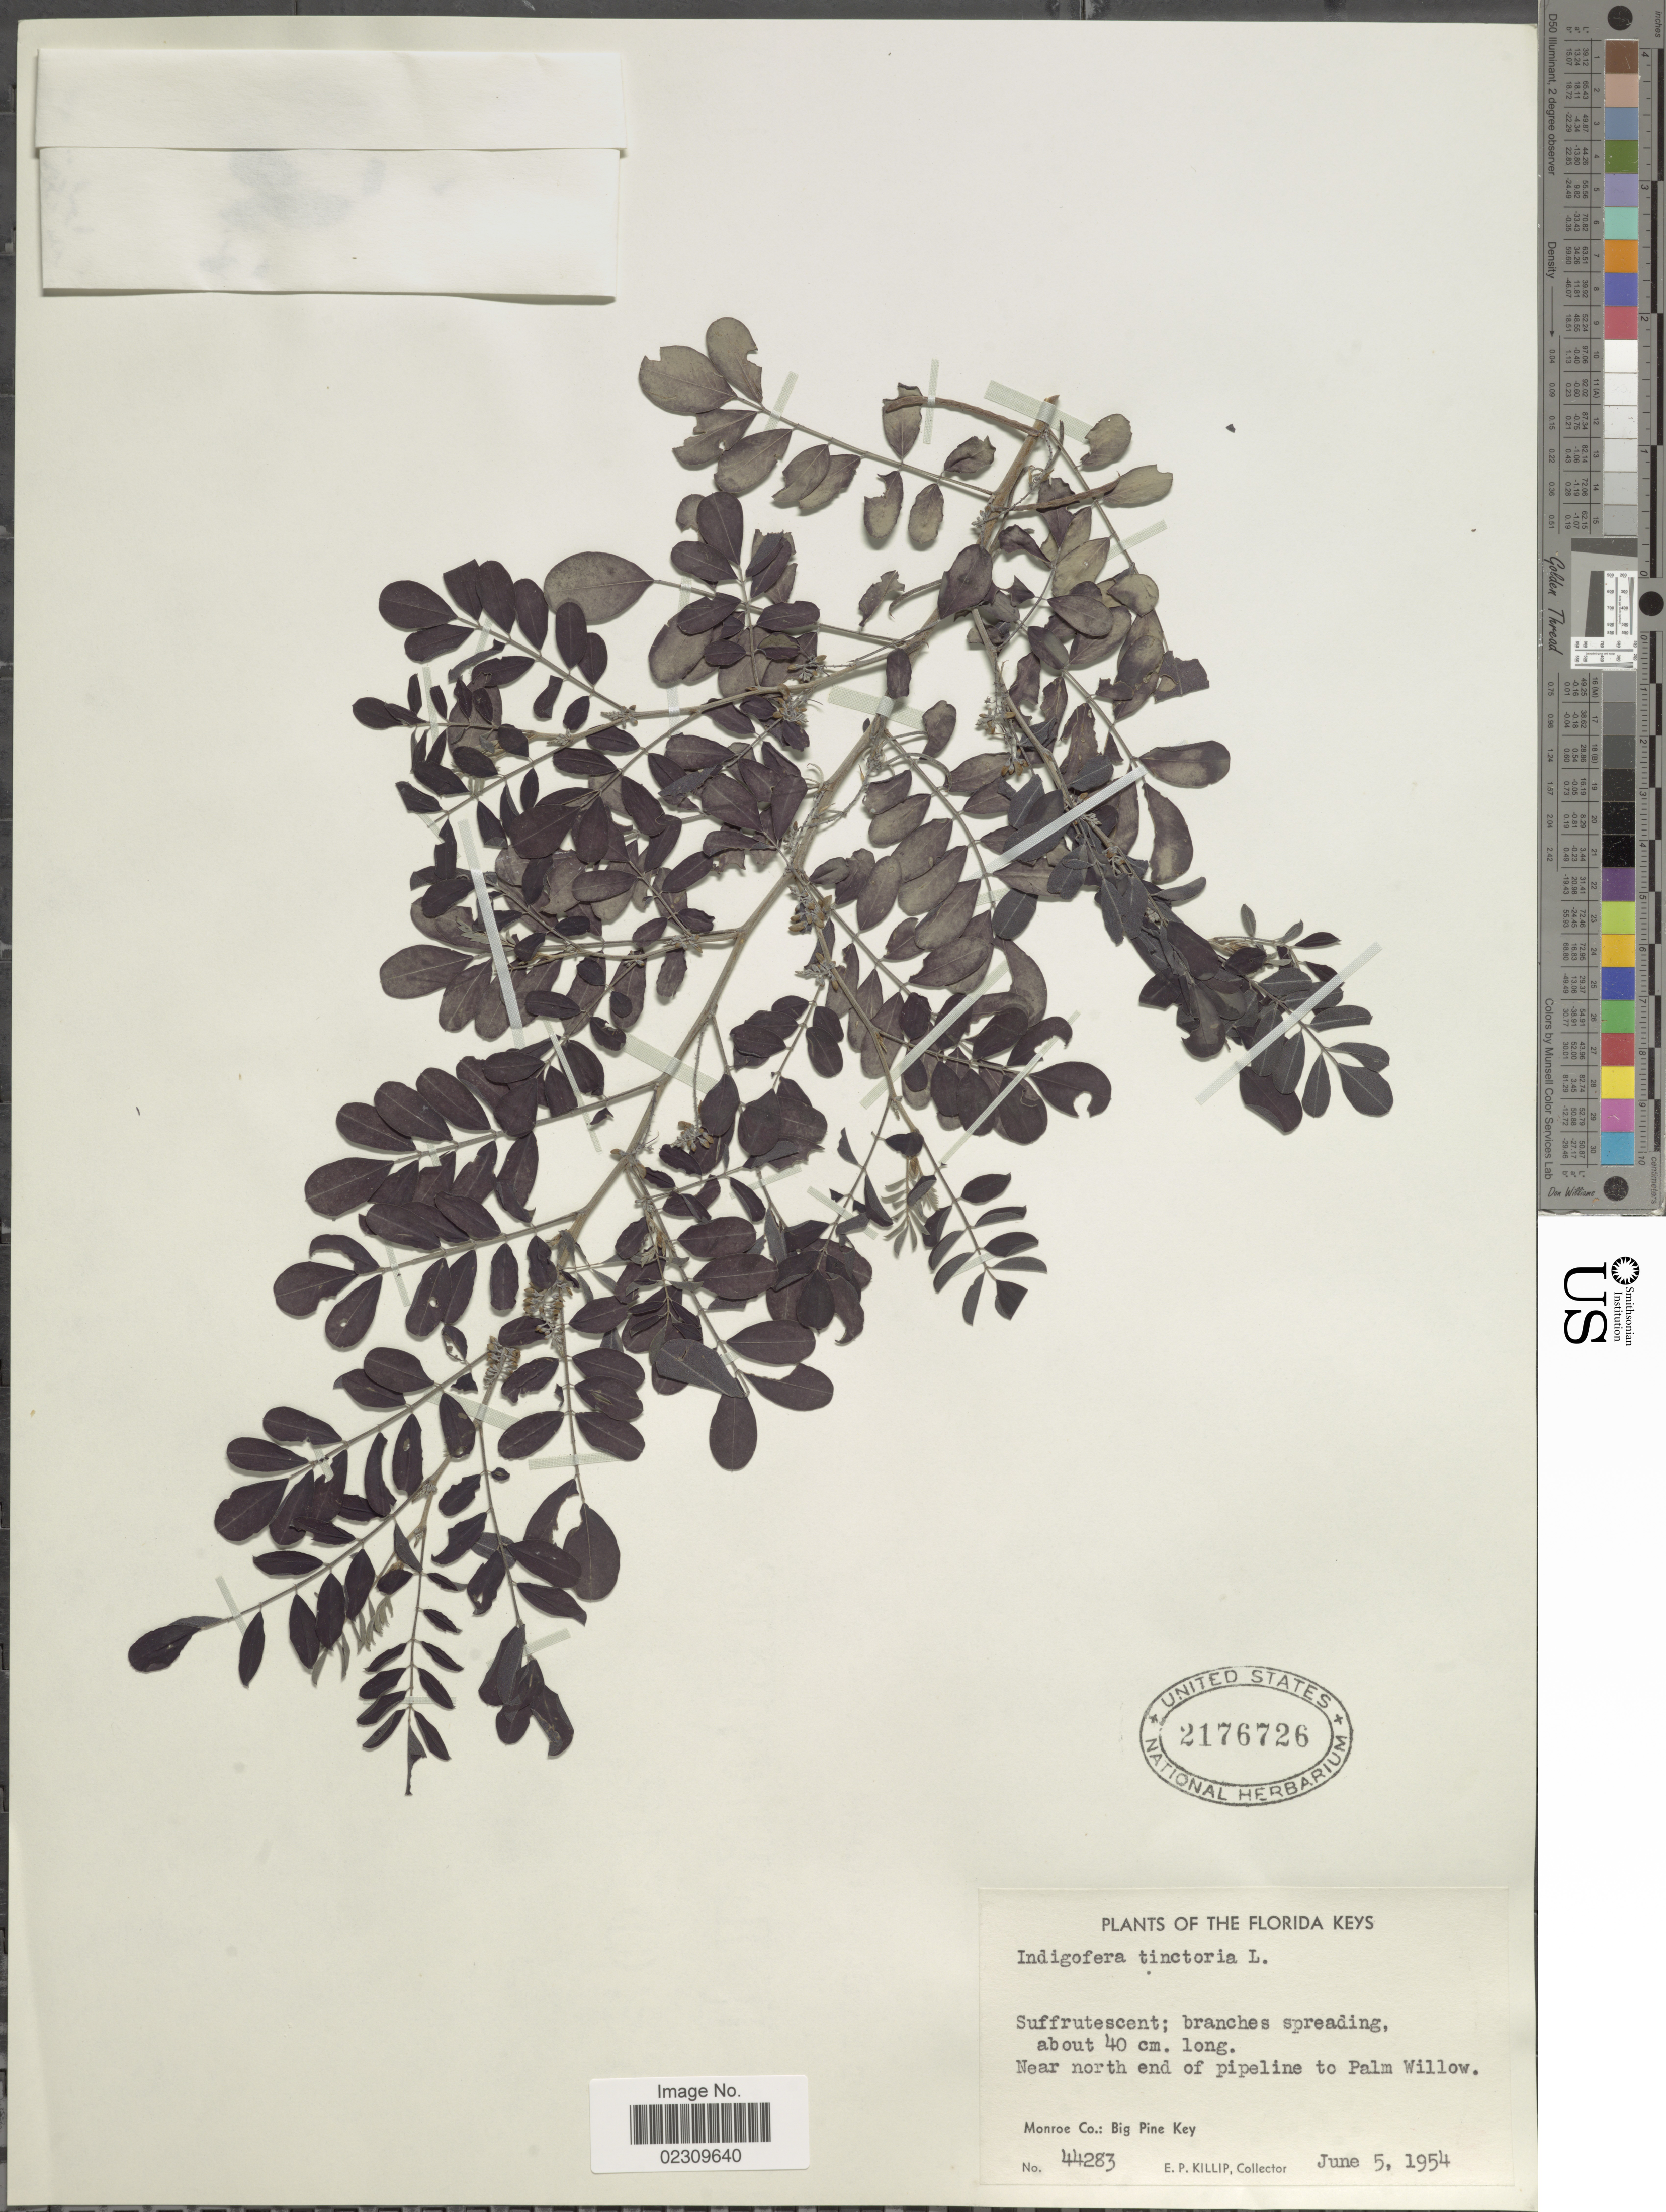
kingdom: Plantae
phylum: Tracheophyta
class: Magnoliopsida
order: Fabales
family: Fabaceae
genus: Indigofera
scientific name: Indigofera tinctoria sensu Naves non L.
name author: Naves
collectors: E. P. Killip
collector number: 44283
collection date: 1954-06-05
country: United States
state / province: Florida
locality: Florida Keys. Near north end of pipeline to Palm Willow. Monroe Co.: Big Pine Key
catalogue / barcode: US 2176726